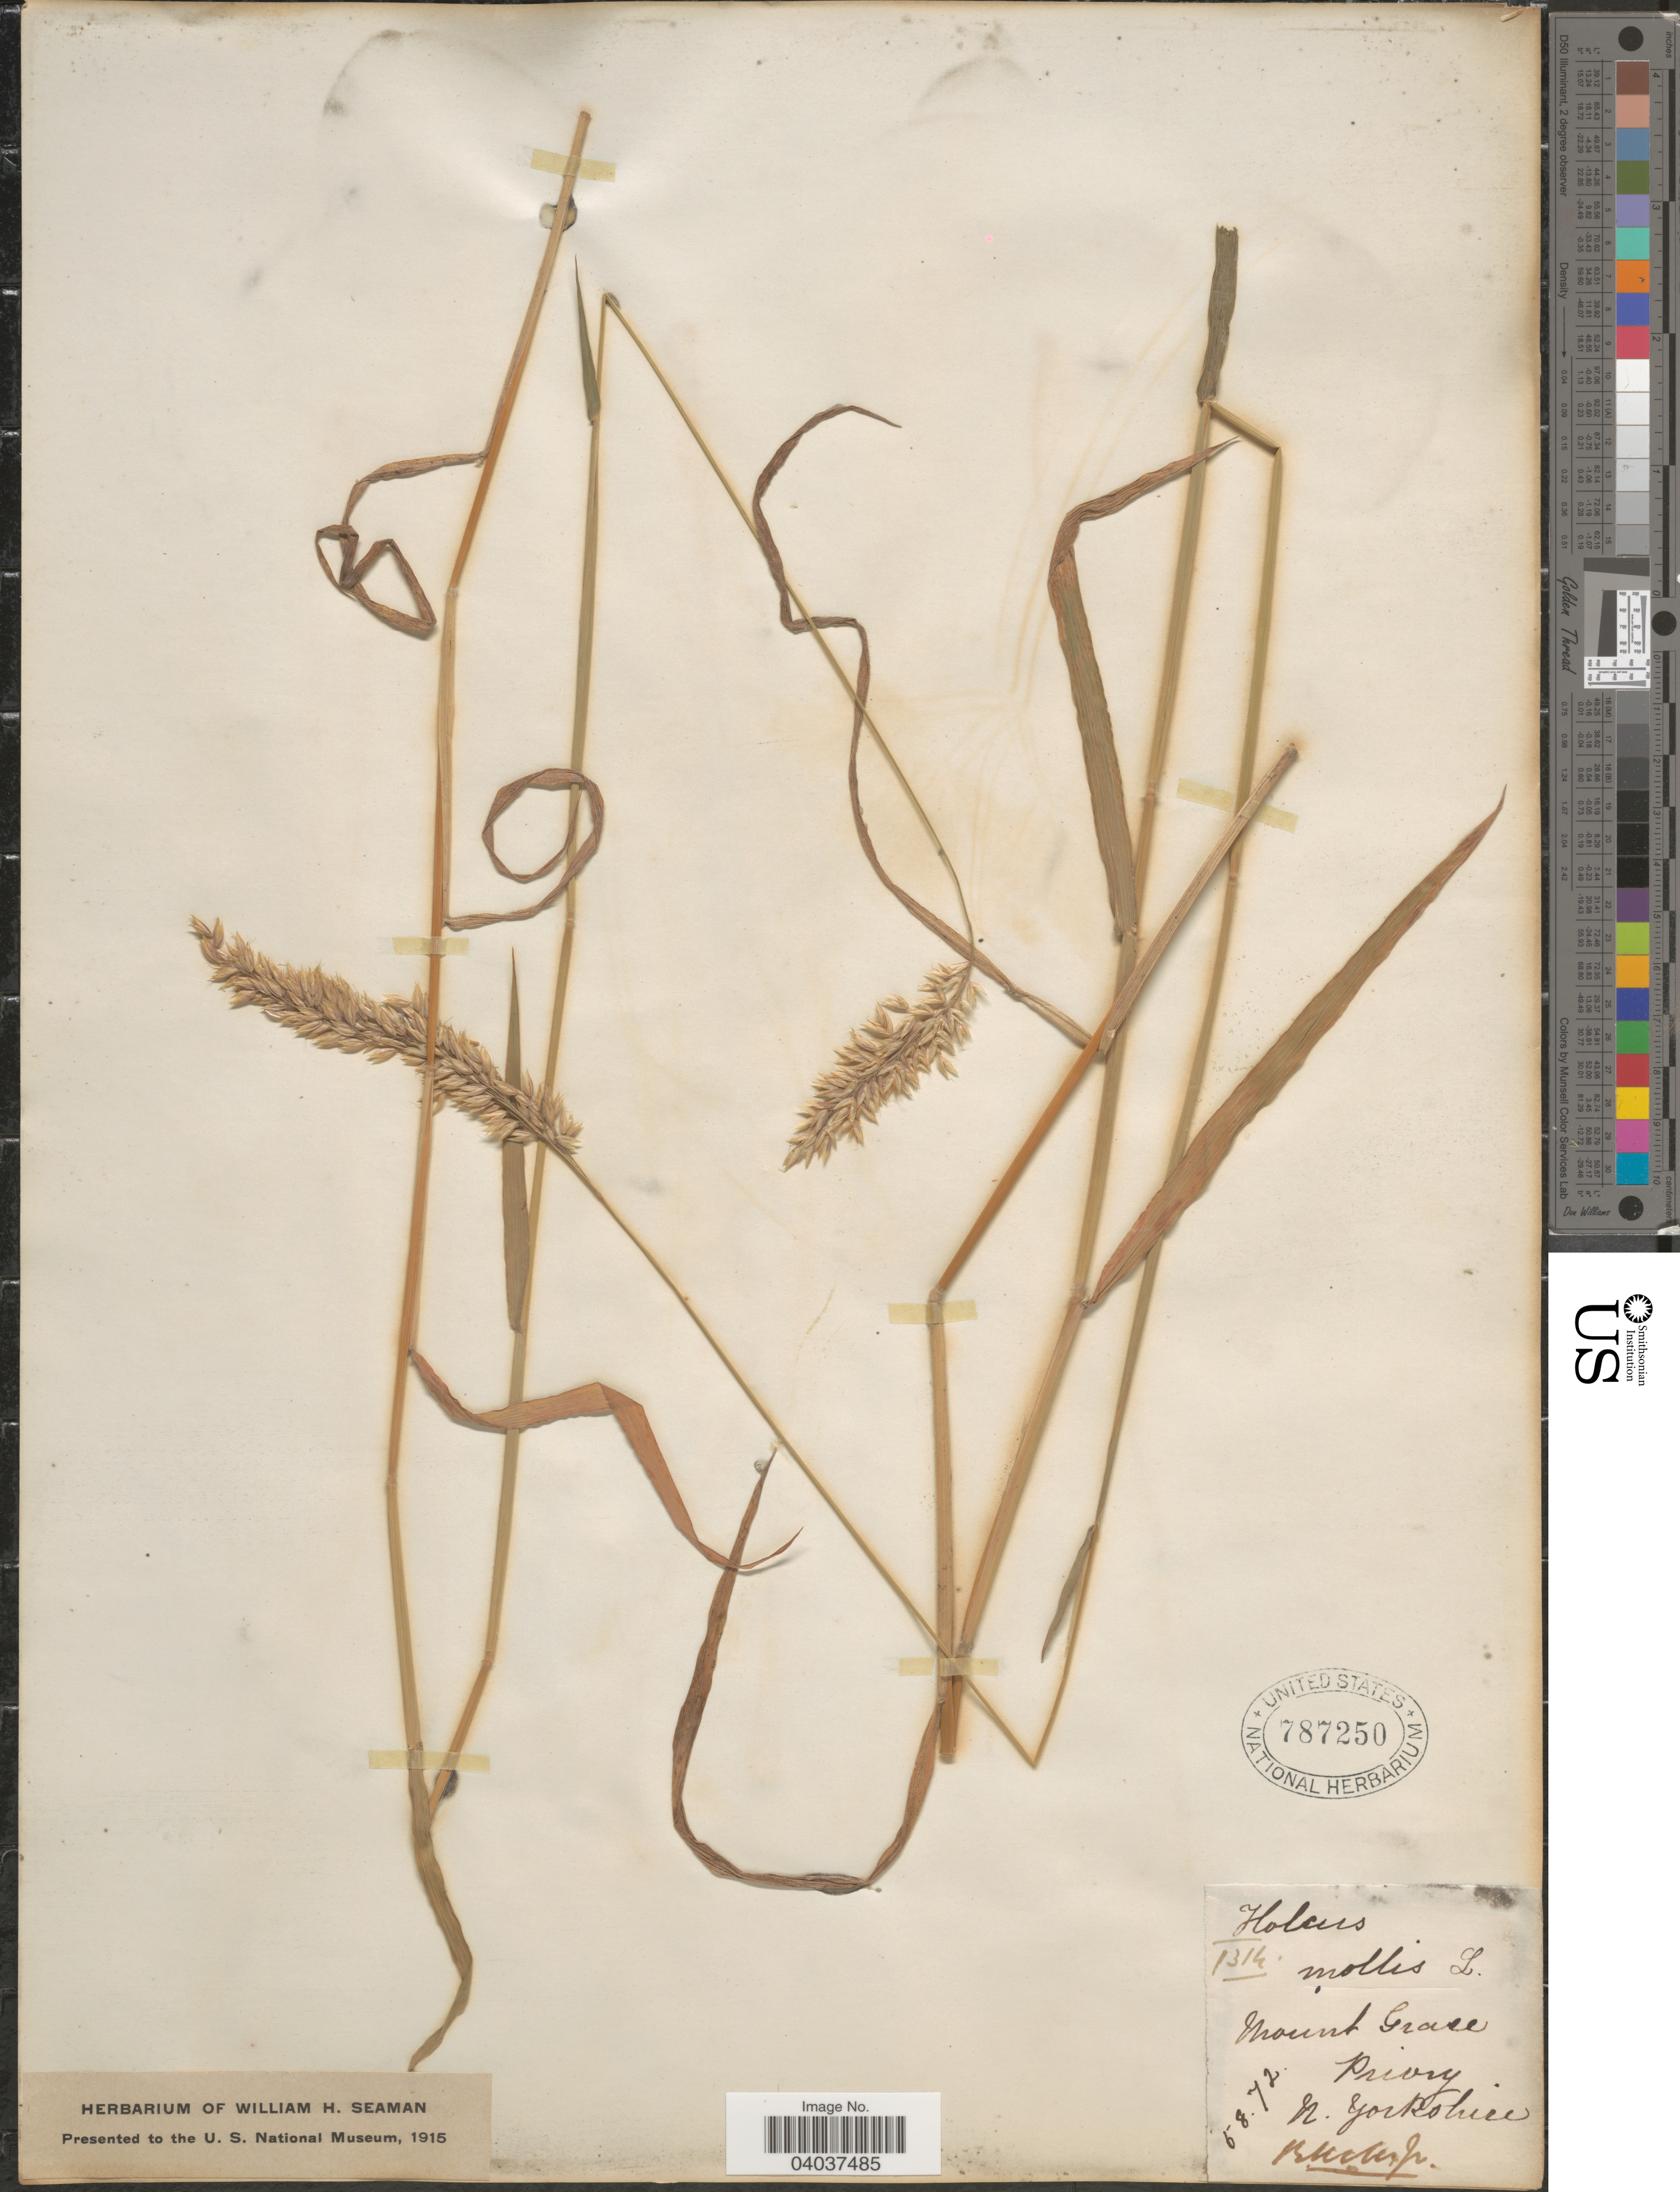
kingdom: Plantae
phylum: Tracheophyta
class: Liliopsida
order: Poales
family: Poaceae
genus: Holcus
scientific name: Holcus mollis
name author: L.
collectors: Bucker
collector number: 1314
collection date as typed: Transcribed d/m/y: 5/8/72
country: United Kingdom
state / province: England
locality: Mount Grace Priory, N. Yorkshire.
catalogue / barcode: US 787250